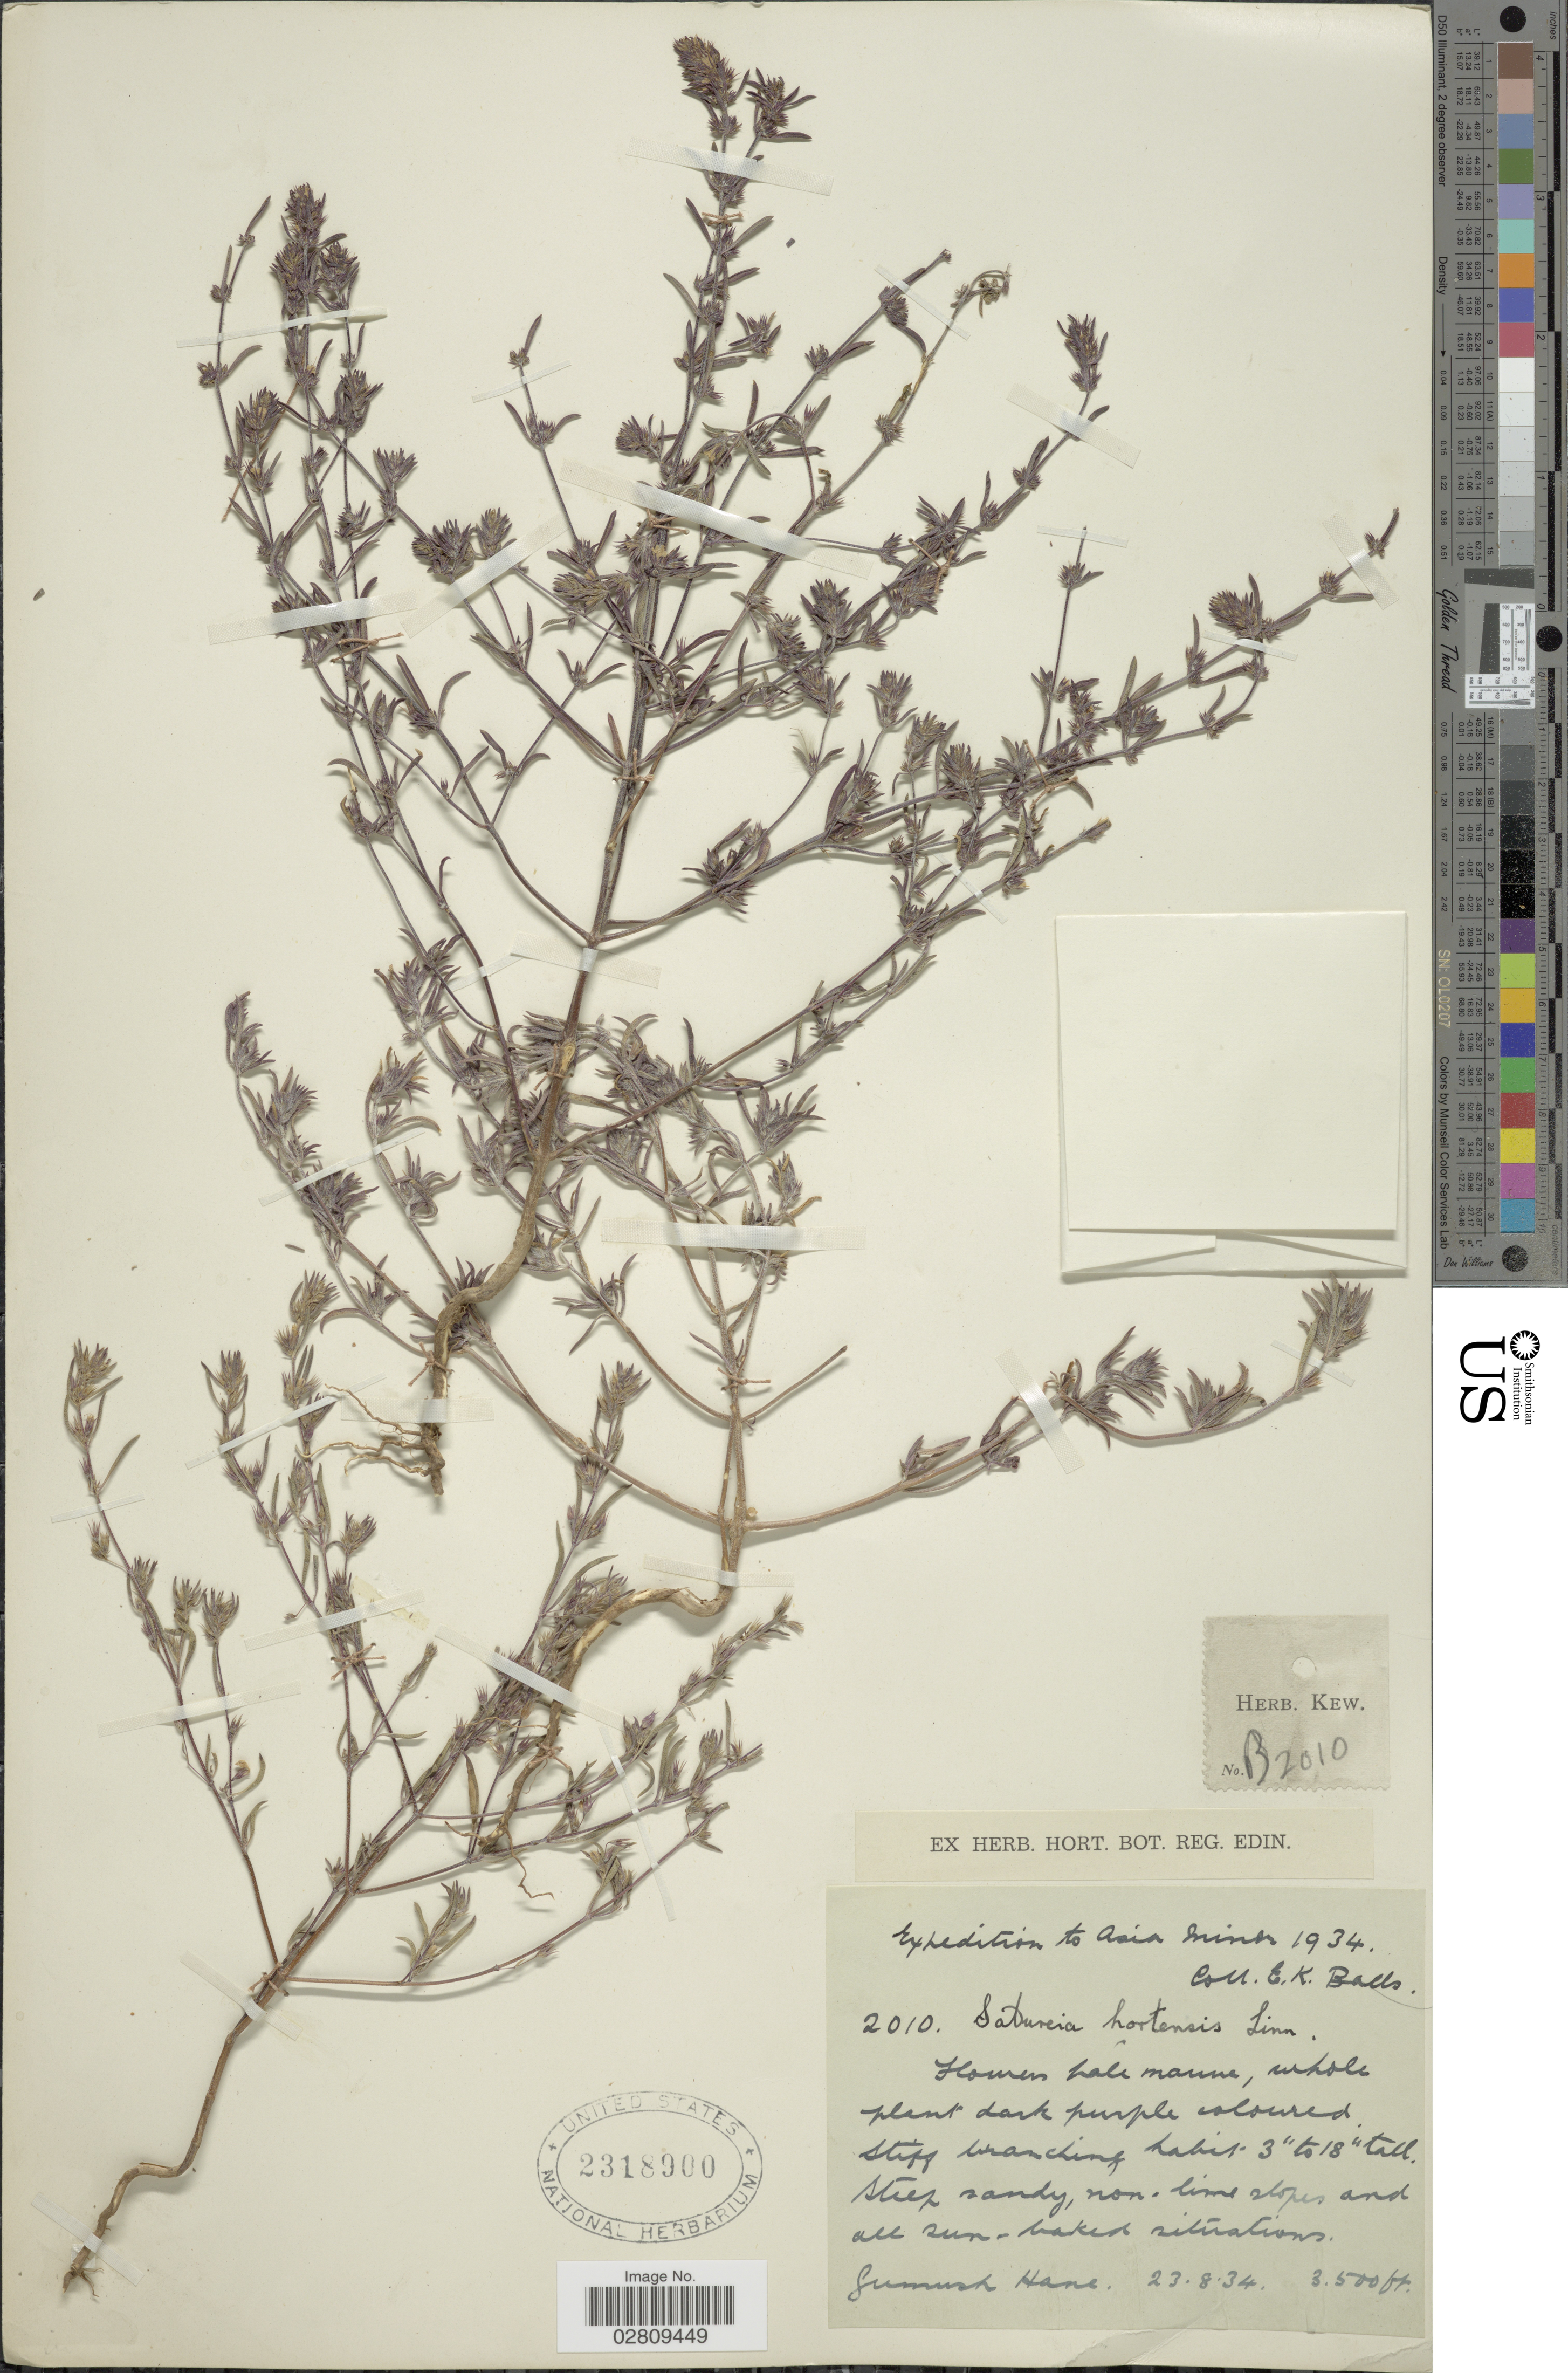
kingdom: Plantae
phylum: Tracheophyta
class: Magnoliopsida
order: Lamiales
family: Lamiaceae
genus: Satureja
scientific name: Satureja hortensis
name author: L.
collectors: E. K. Balls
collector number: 2010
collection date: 1934-08-23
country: Turkey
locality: Asia Minor. Gumusch Hane.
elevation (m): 1067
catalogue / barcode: US 2318900